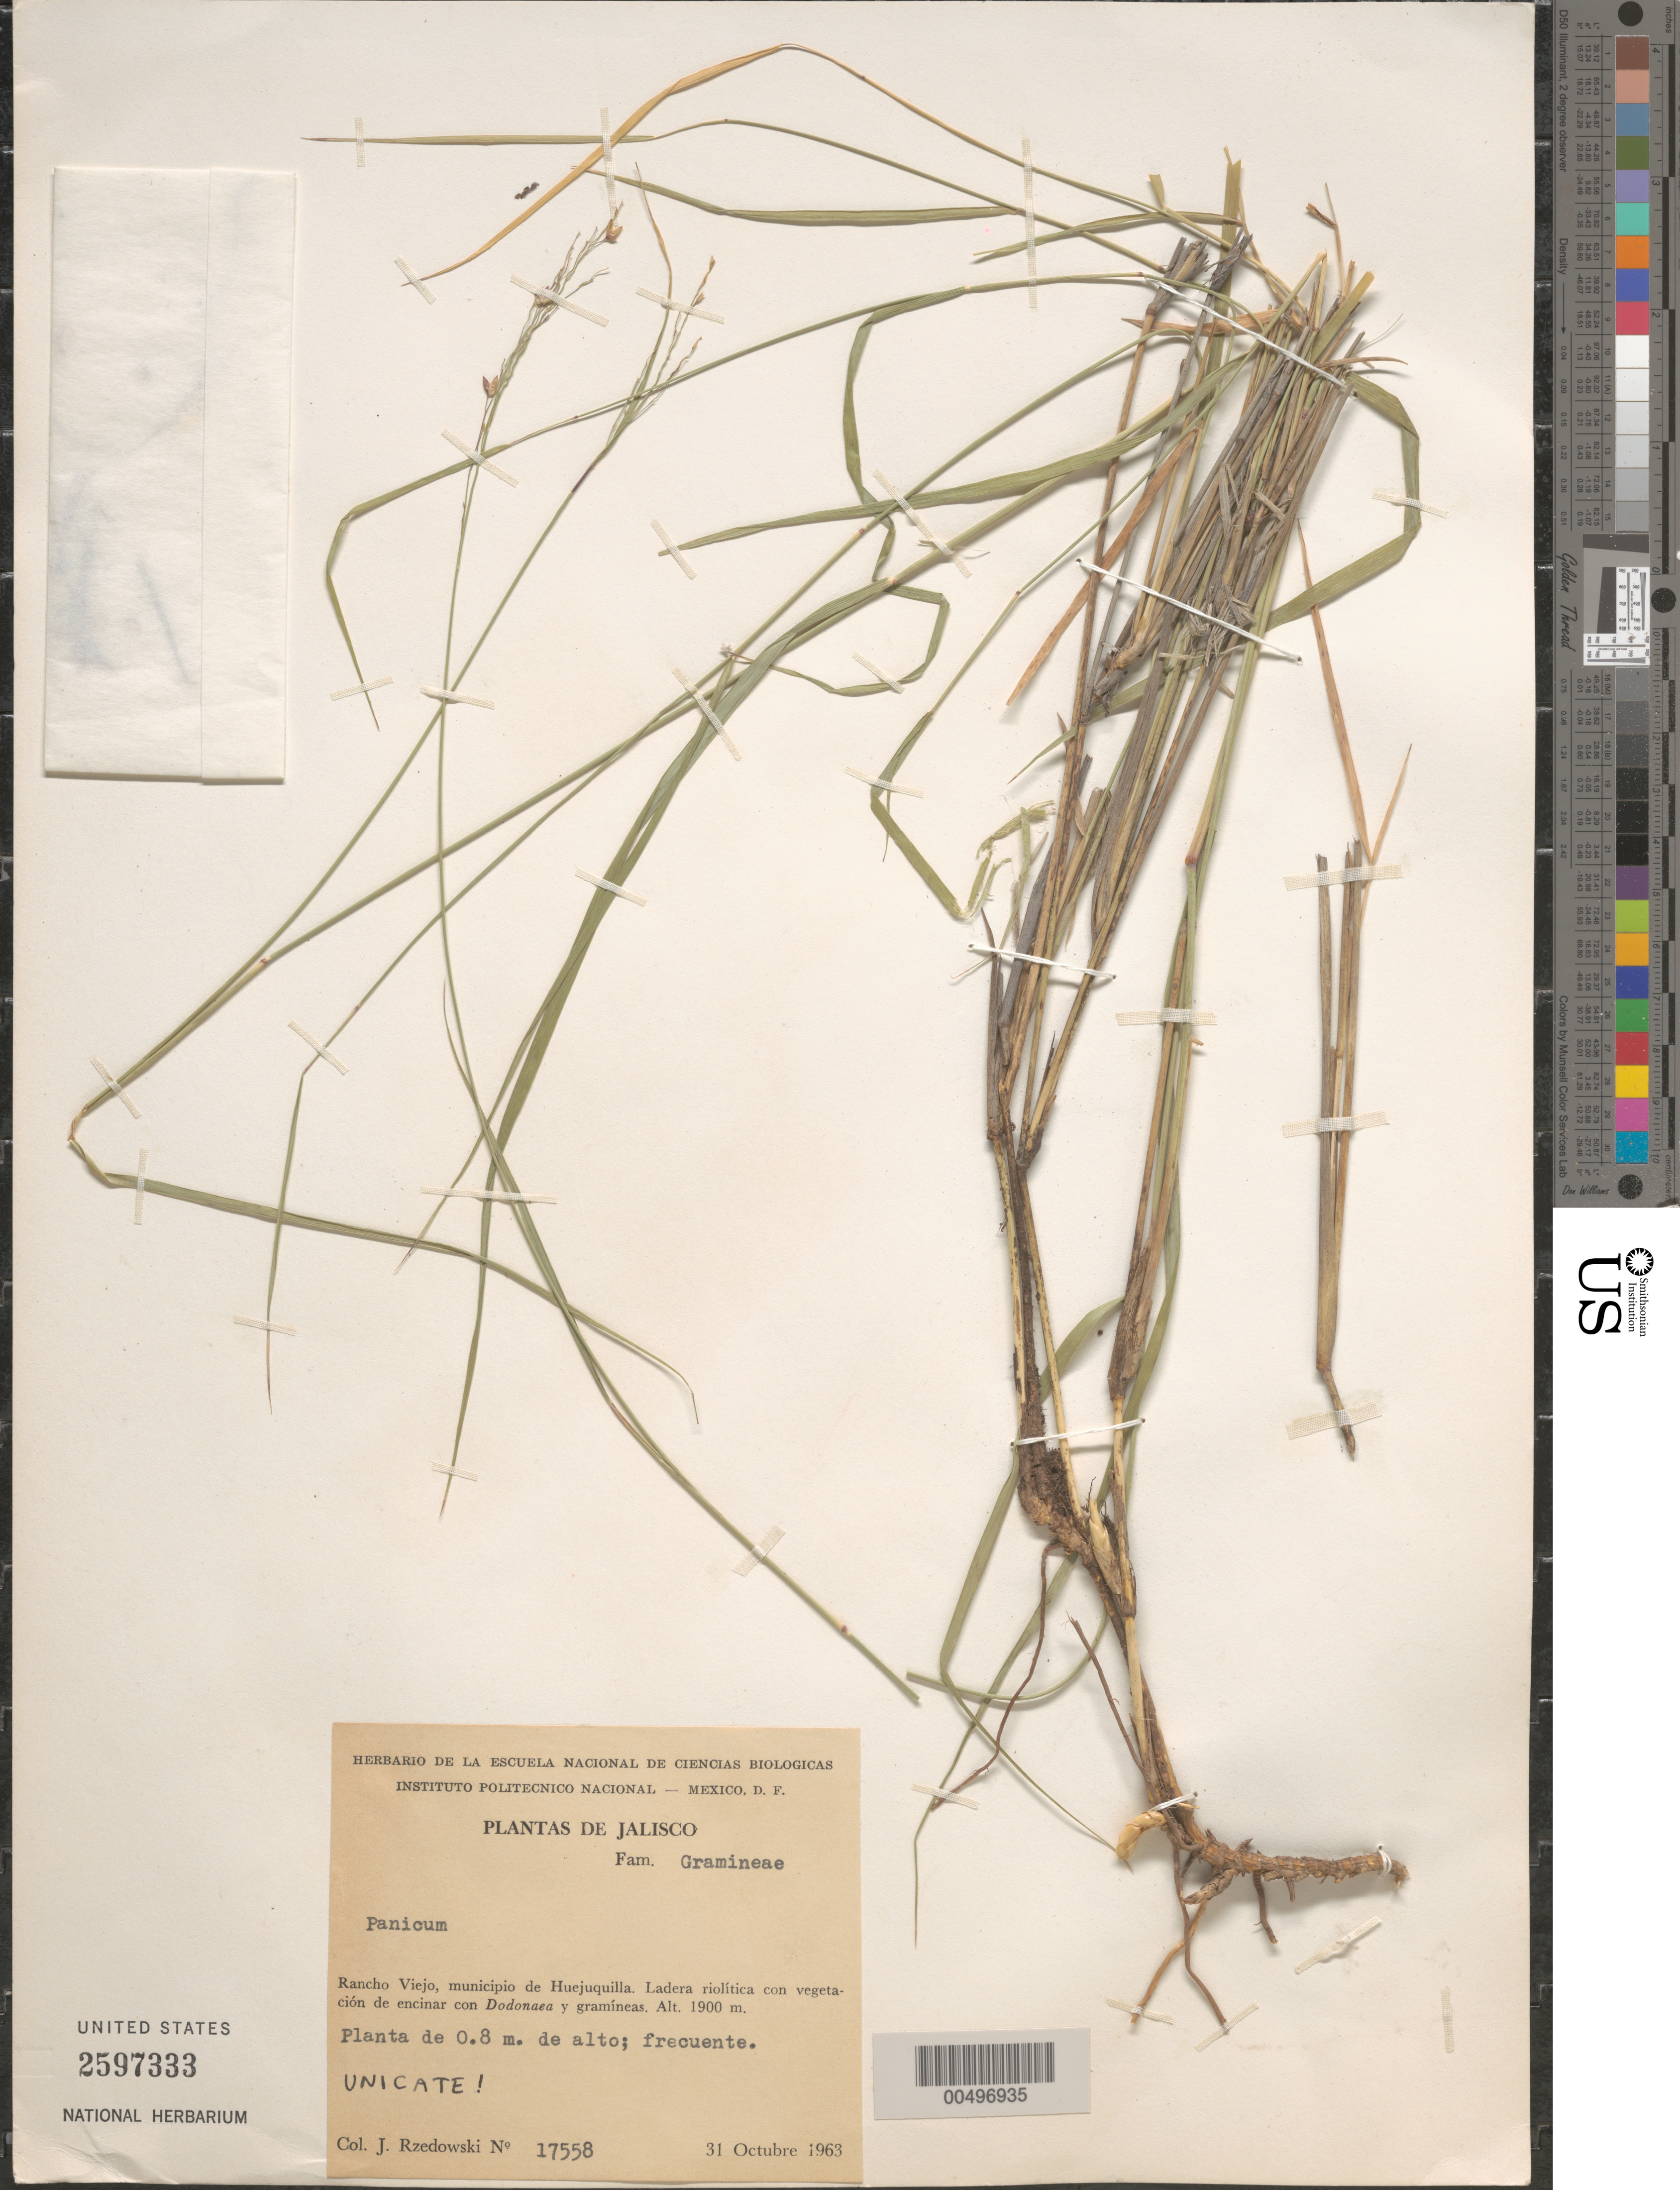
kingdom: Plantae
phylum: Tracheophyta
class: Liliopsida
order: Poales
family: Poaceae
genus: Panicum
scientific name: Panicum sp.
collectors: J. Rzedowski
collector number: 17558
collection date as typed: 31 Oct 1963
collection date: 1963-10-31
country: Mexico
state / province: Jalisco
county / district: Huejuquilla el Alto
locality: Rancho Viejo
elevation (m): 1900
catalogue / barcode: US 2597333